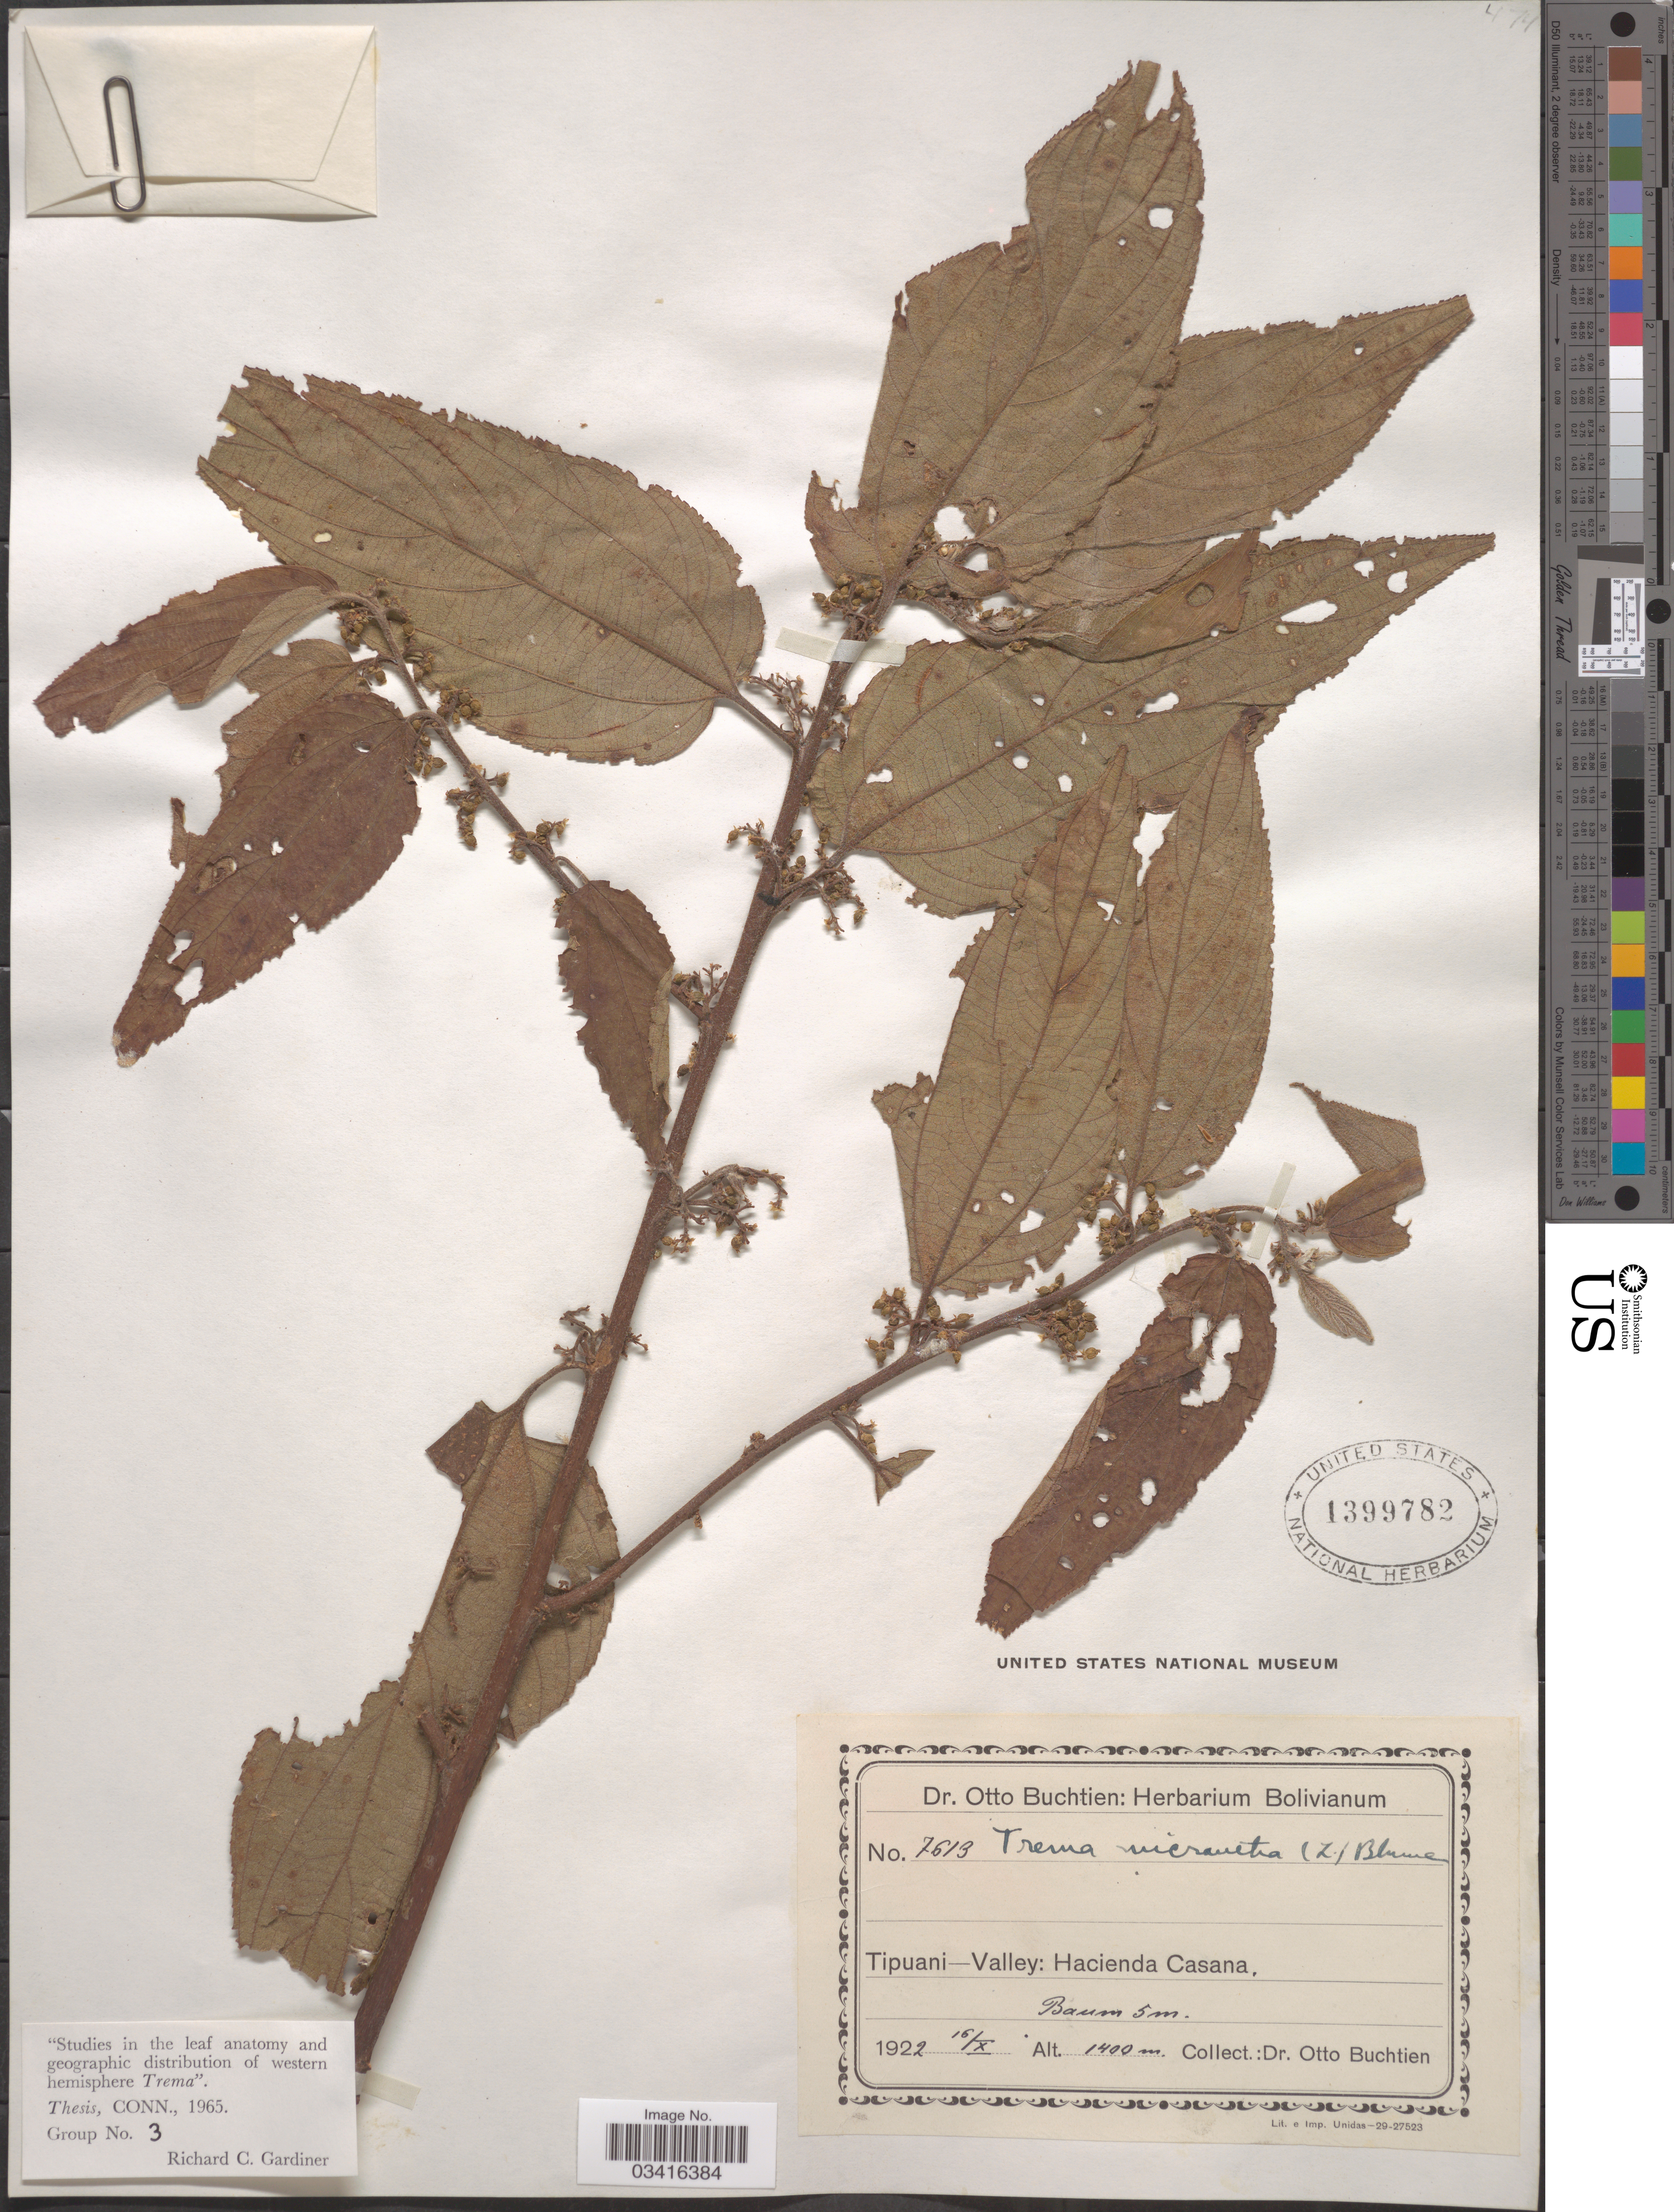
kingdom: Plantae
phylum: Tracheophyta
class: Magnoliopsida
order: Rosales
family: Cannabaceae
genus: Trema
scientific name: Trema micranthum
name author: (L.) Blume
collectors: O. Buchtien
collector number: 7613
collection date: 1922-10-16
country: Bolivia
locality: Tipuani - Valley: Hacienda Casana.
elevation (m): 1400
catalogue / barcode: US 1399782